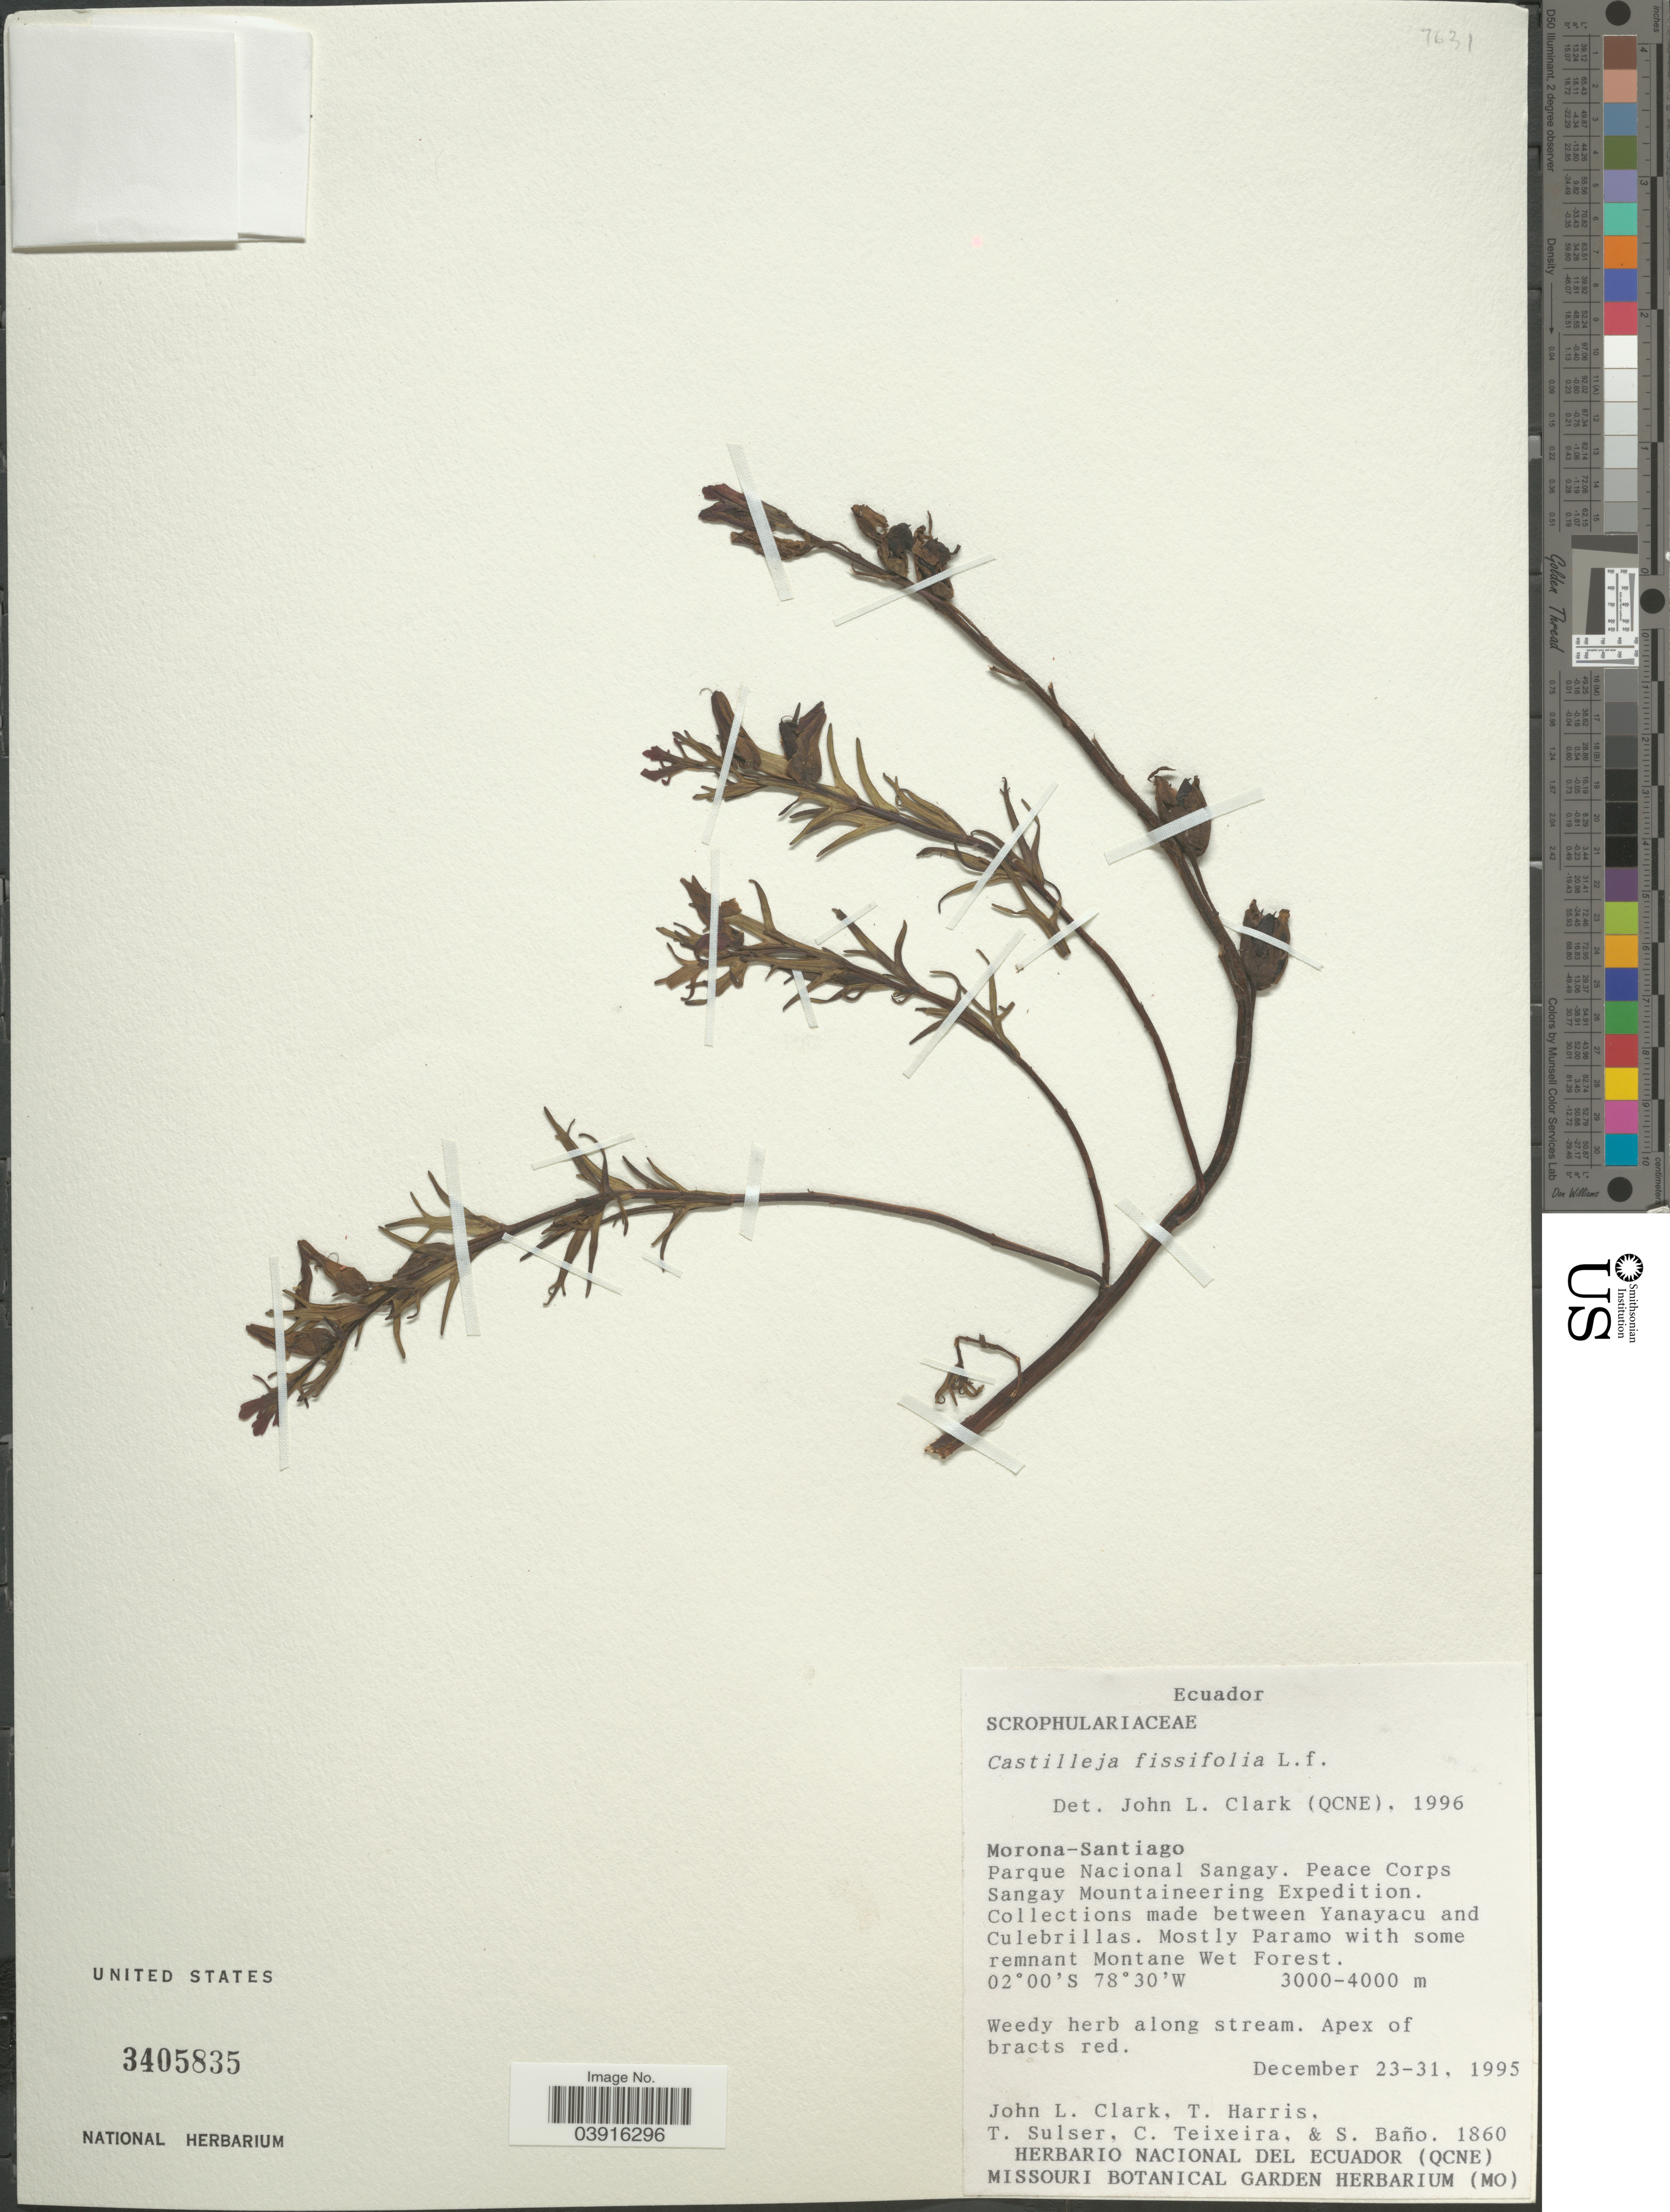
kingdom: Plantae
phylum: Tracheophyta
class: Magnoliopsida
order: Lamiales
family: Orobanchaceae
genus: Castilleja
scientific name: Castilleja fissifolia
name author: L. f.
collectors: J. L. Clark, T. Harris, T. Sulser, C. Teixeira & S. Bano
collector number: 1860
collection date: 1995-12-23/1995-12-31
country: Ecuador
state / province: Morona-Santiago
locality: Parque Nacional Sangay. Peace Corps Sangay Mountaineering Expedition. Collections made between Yanayacu and Culebrillas. Mostly Paramo with some remnant Montane Wet Forest.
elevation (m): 3000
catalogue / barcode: US 3405835